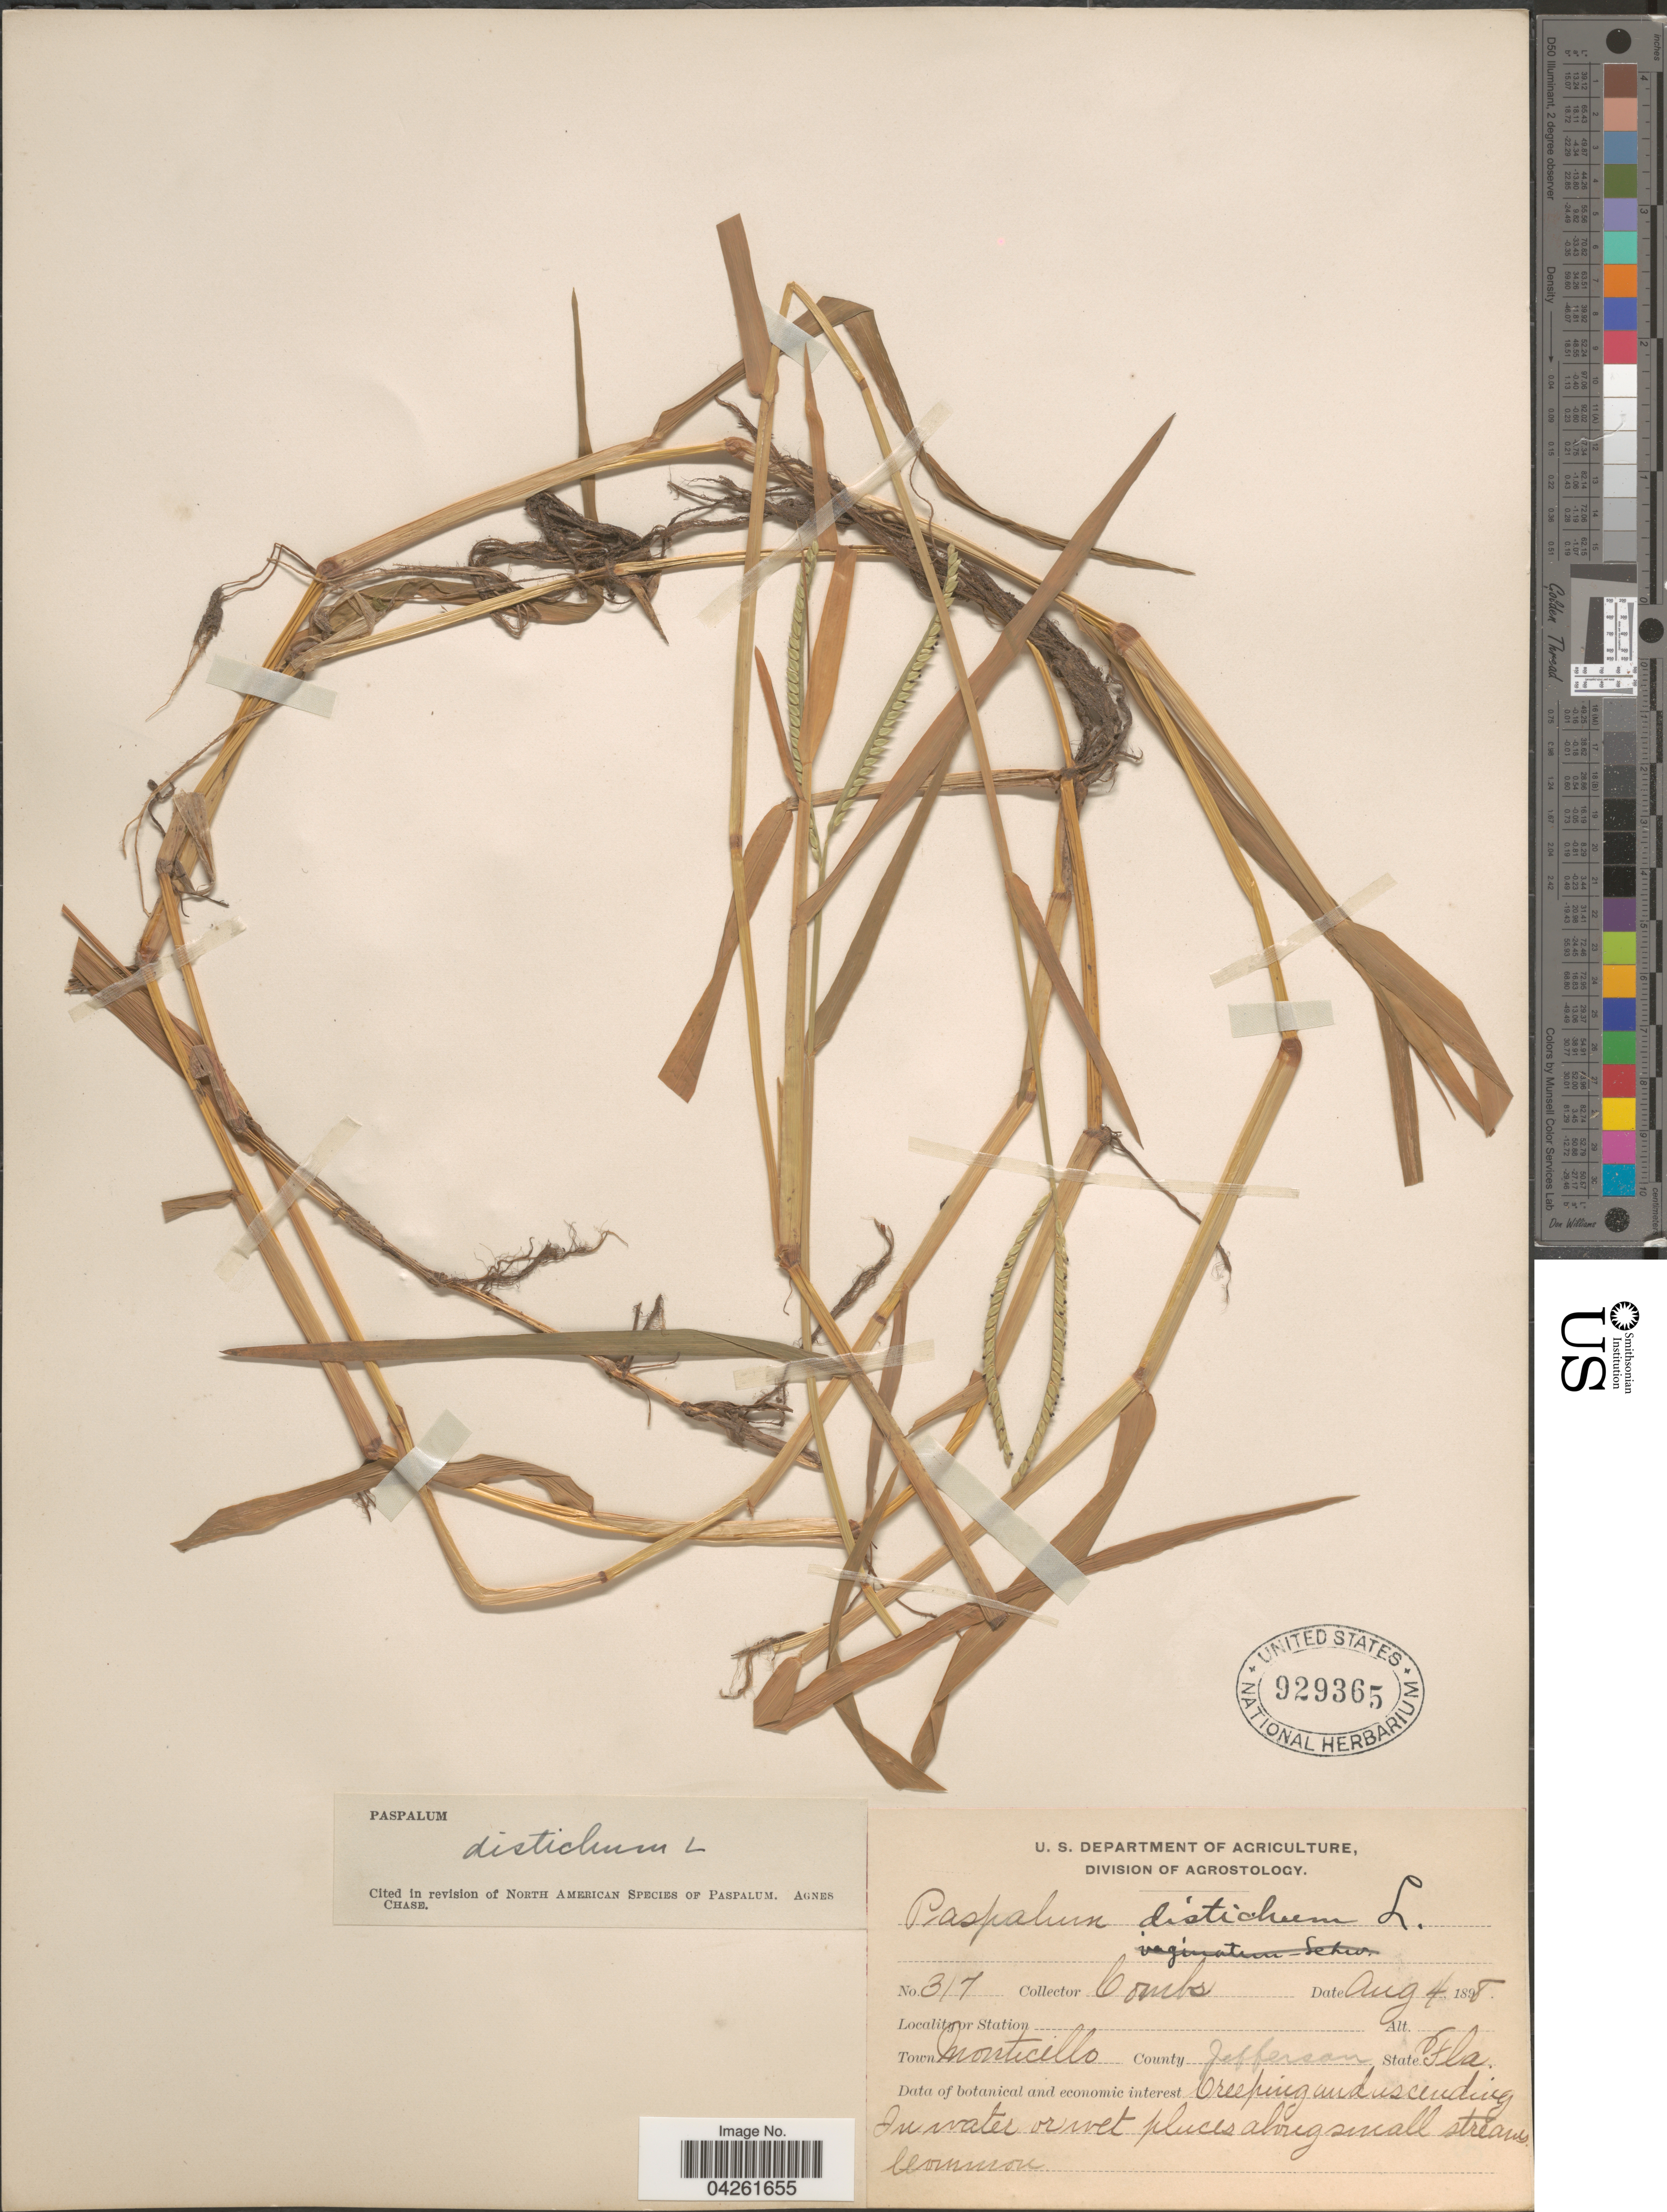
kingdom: Plantae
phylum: Tracheophyta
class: Liliopsida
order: Poales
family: Poaceae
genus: Paspalum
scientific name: Paspalum distichum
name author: L.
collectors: -. Combs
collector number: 317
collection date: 1898-08-04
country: United States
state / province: Florida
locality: Town Monticello. County Jefferson.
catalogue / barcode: US 929365